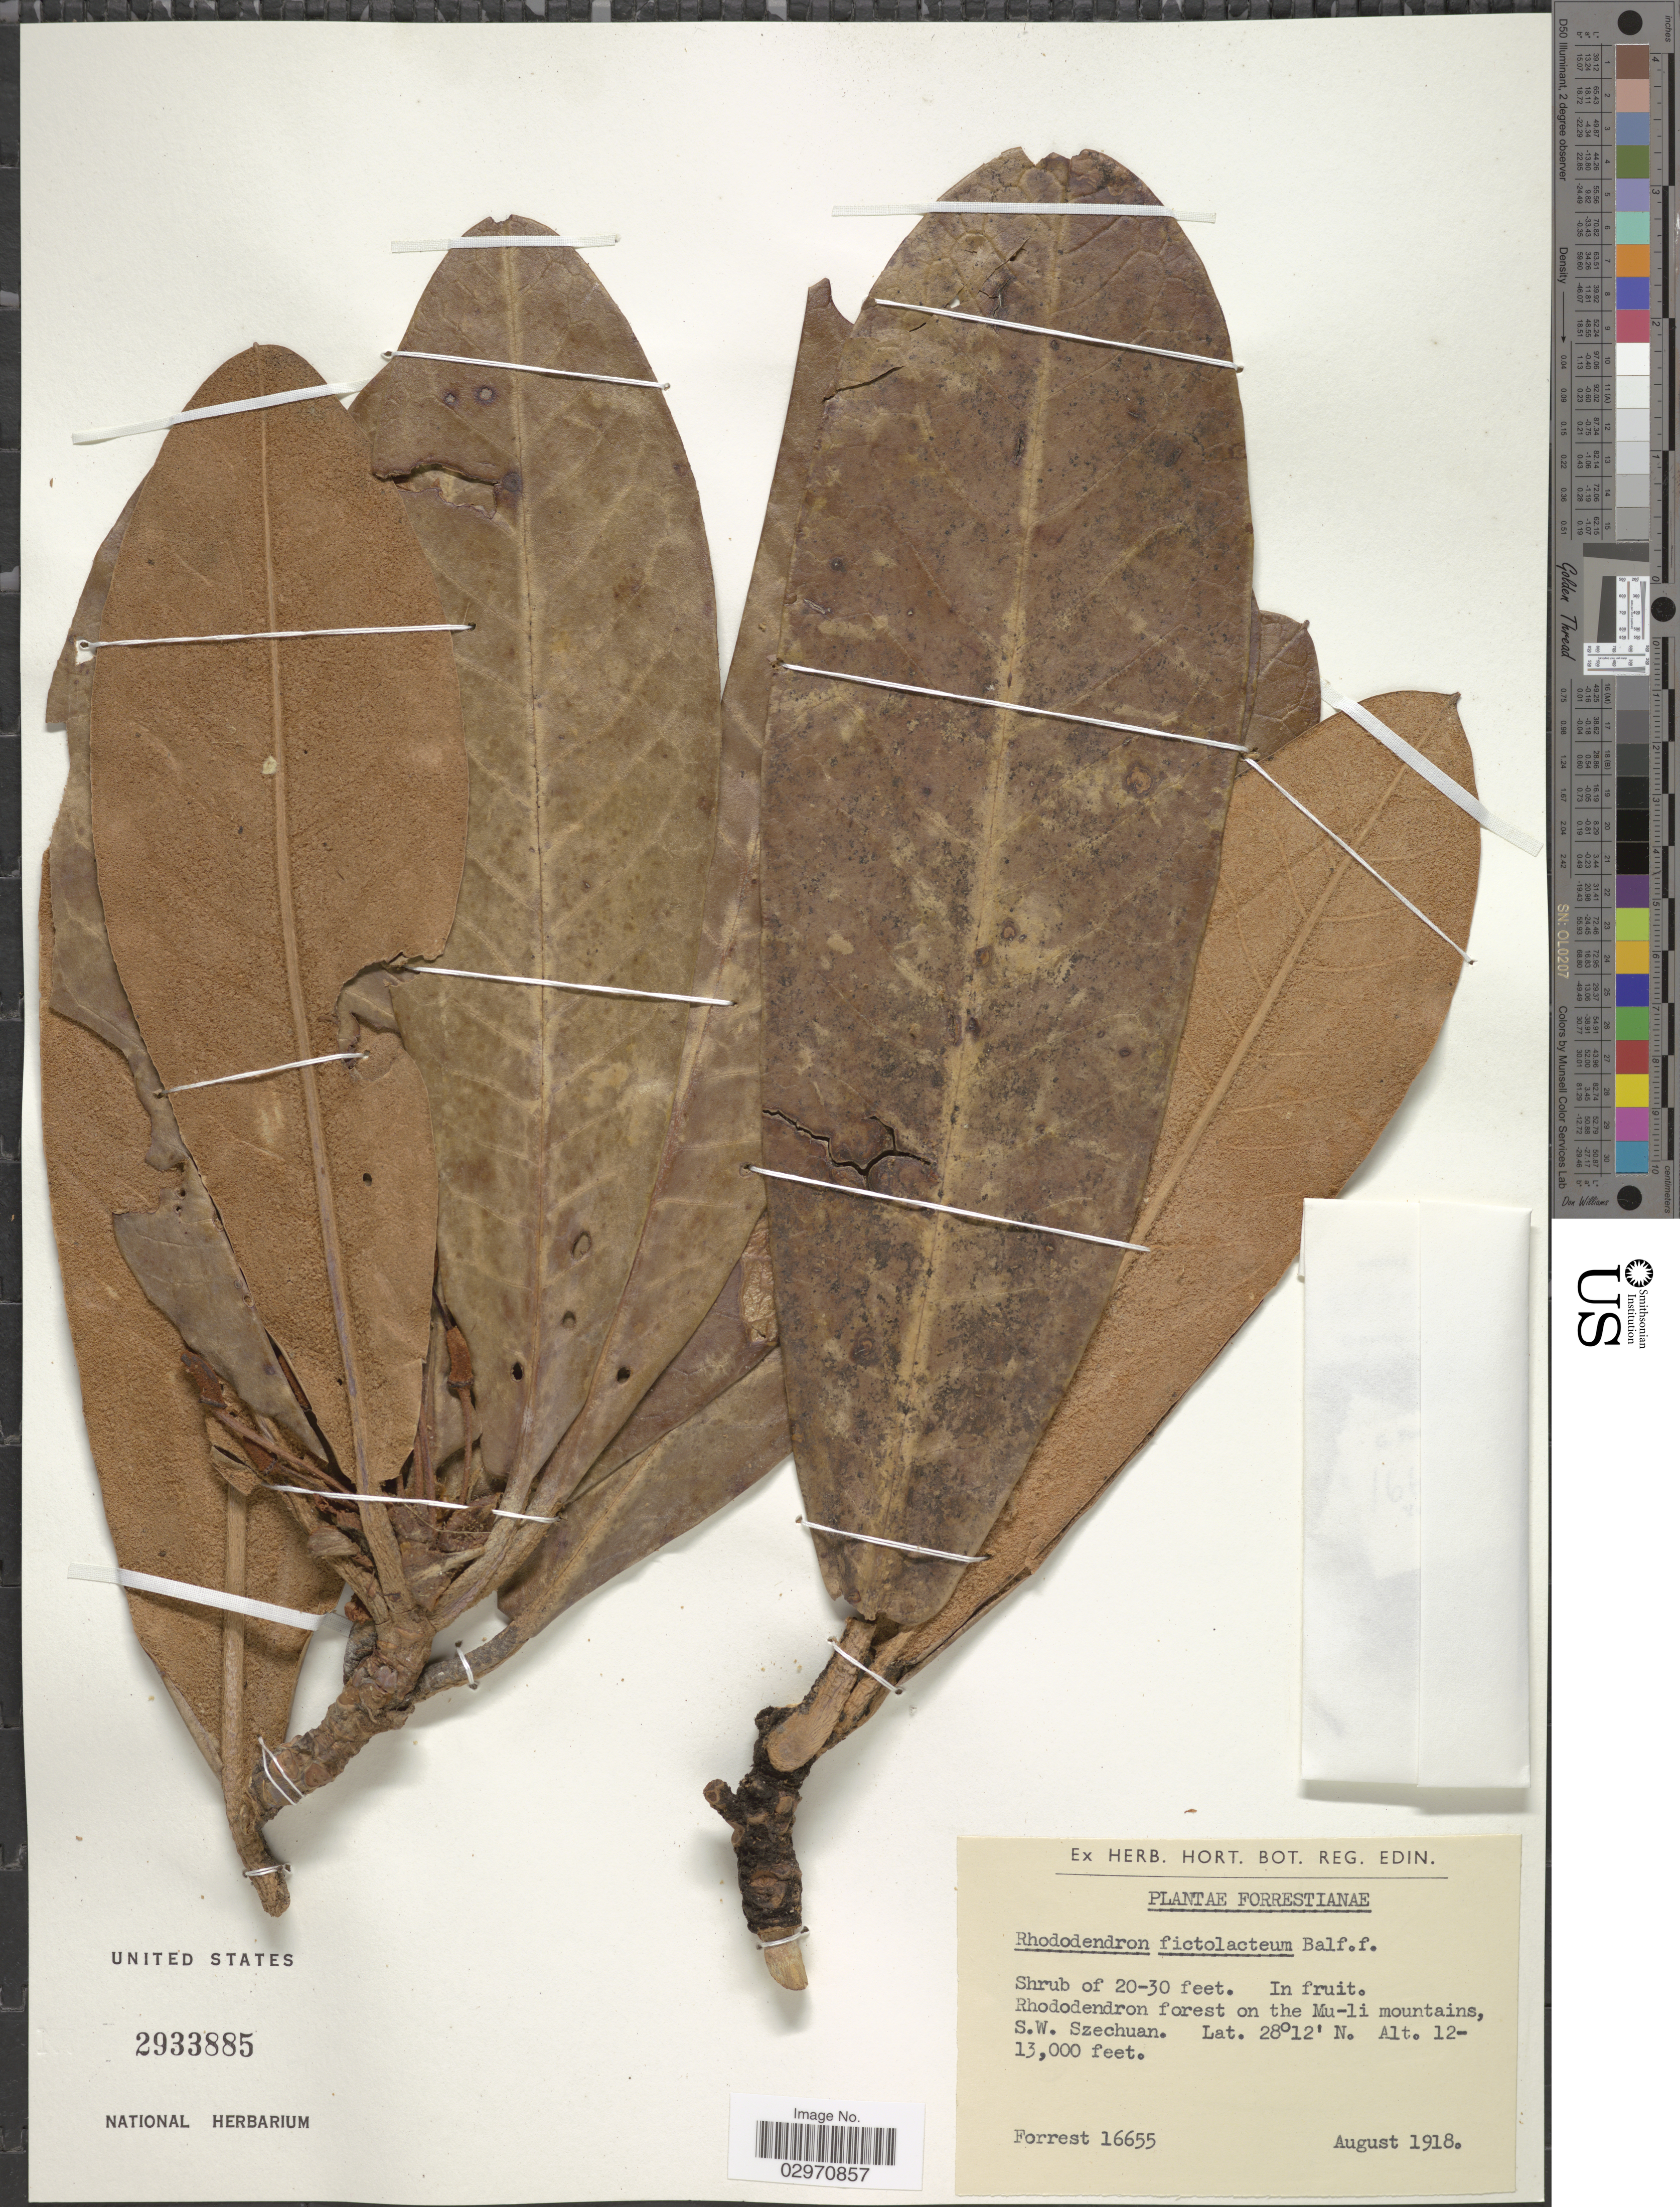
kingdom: Plantae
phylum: Tracheophyta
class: Magnoliopsida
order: Ericales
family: Ericaceae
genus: Rhododendron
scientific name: Rhododendron fictolacteum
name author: Balf. f.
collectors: -. Forrest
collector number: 16655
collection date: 1918-08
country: China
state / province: Sichuan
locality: On the Mu-li mountains, S.W. Szechuan.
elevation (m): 3658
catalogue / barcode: US 2933885